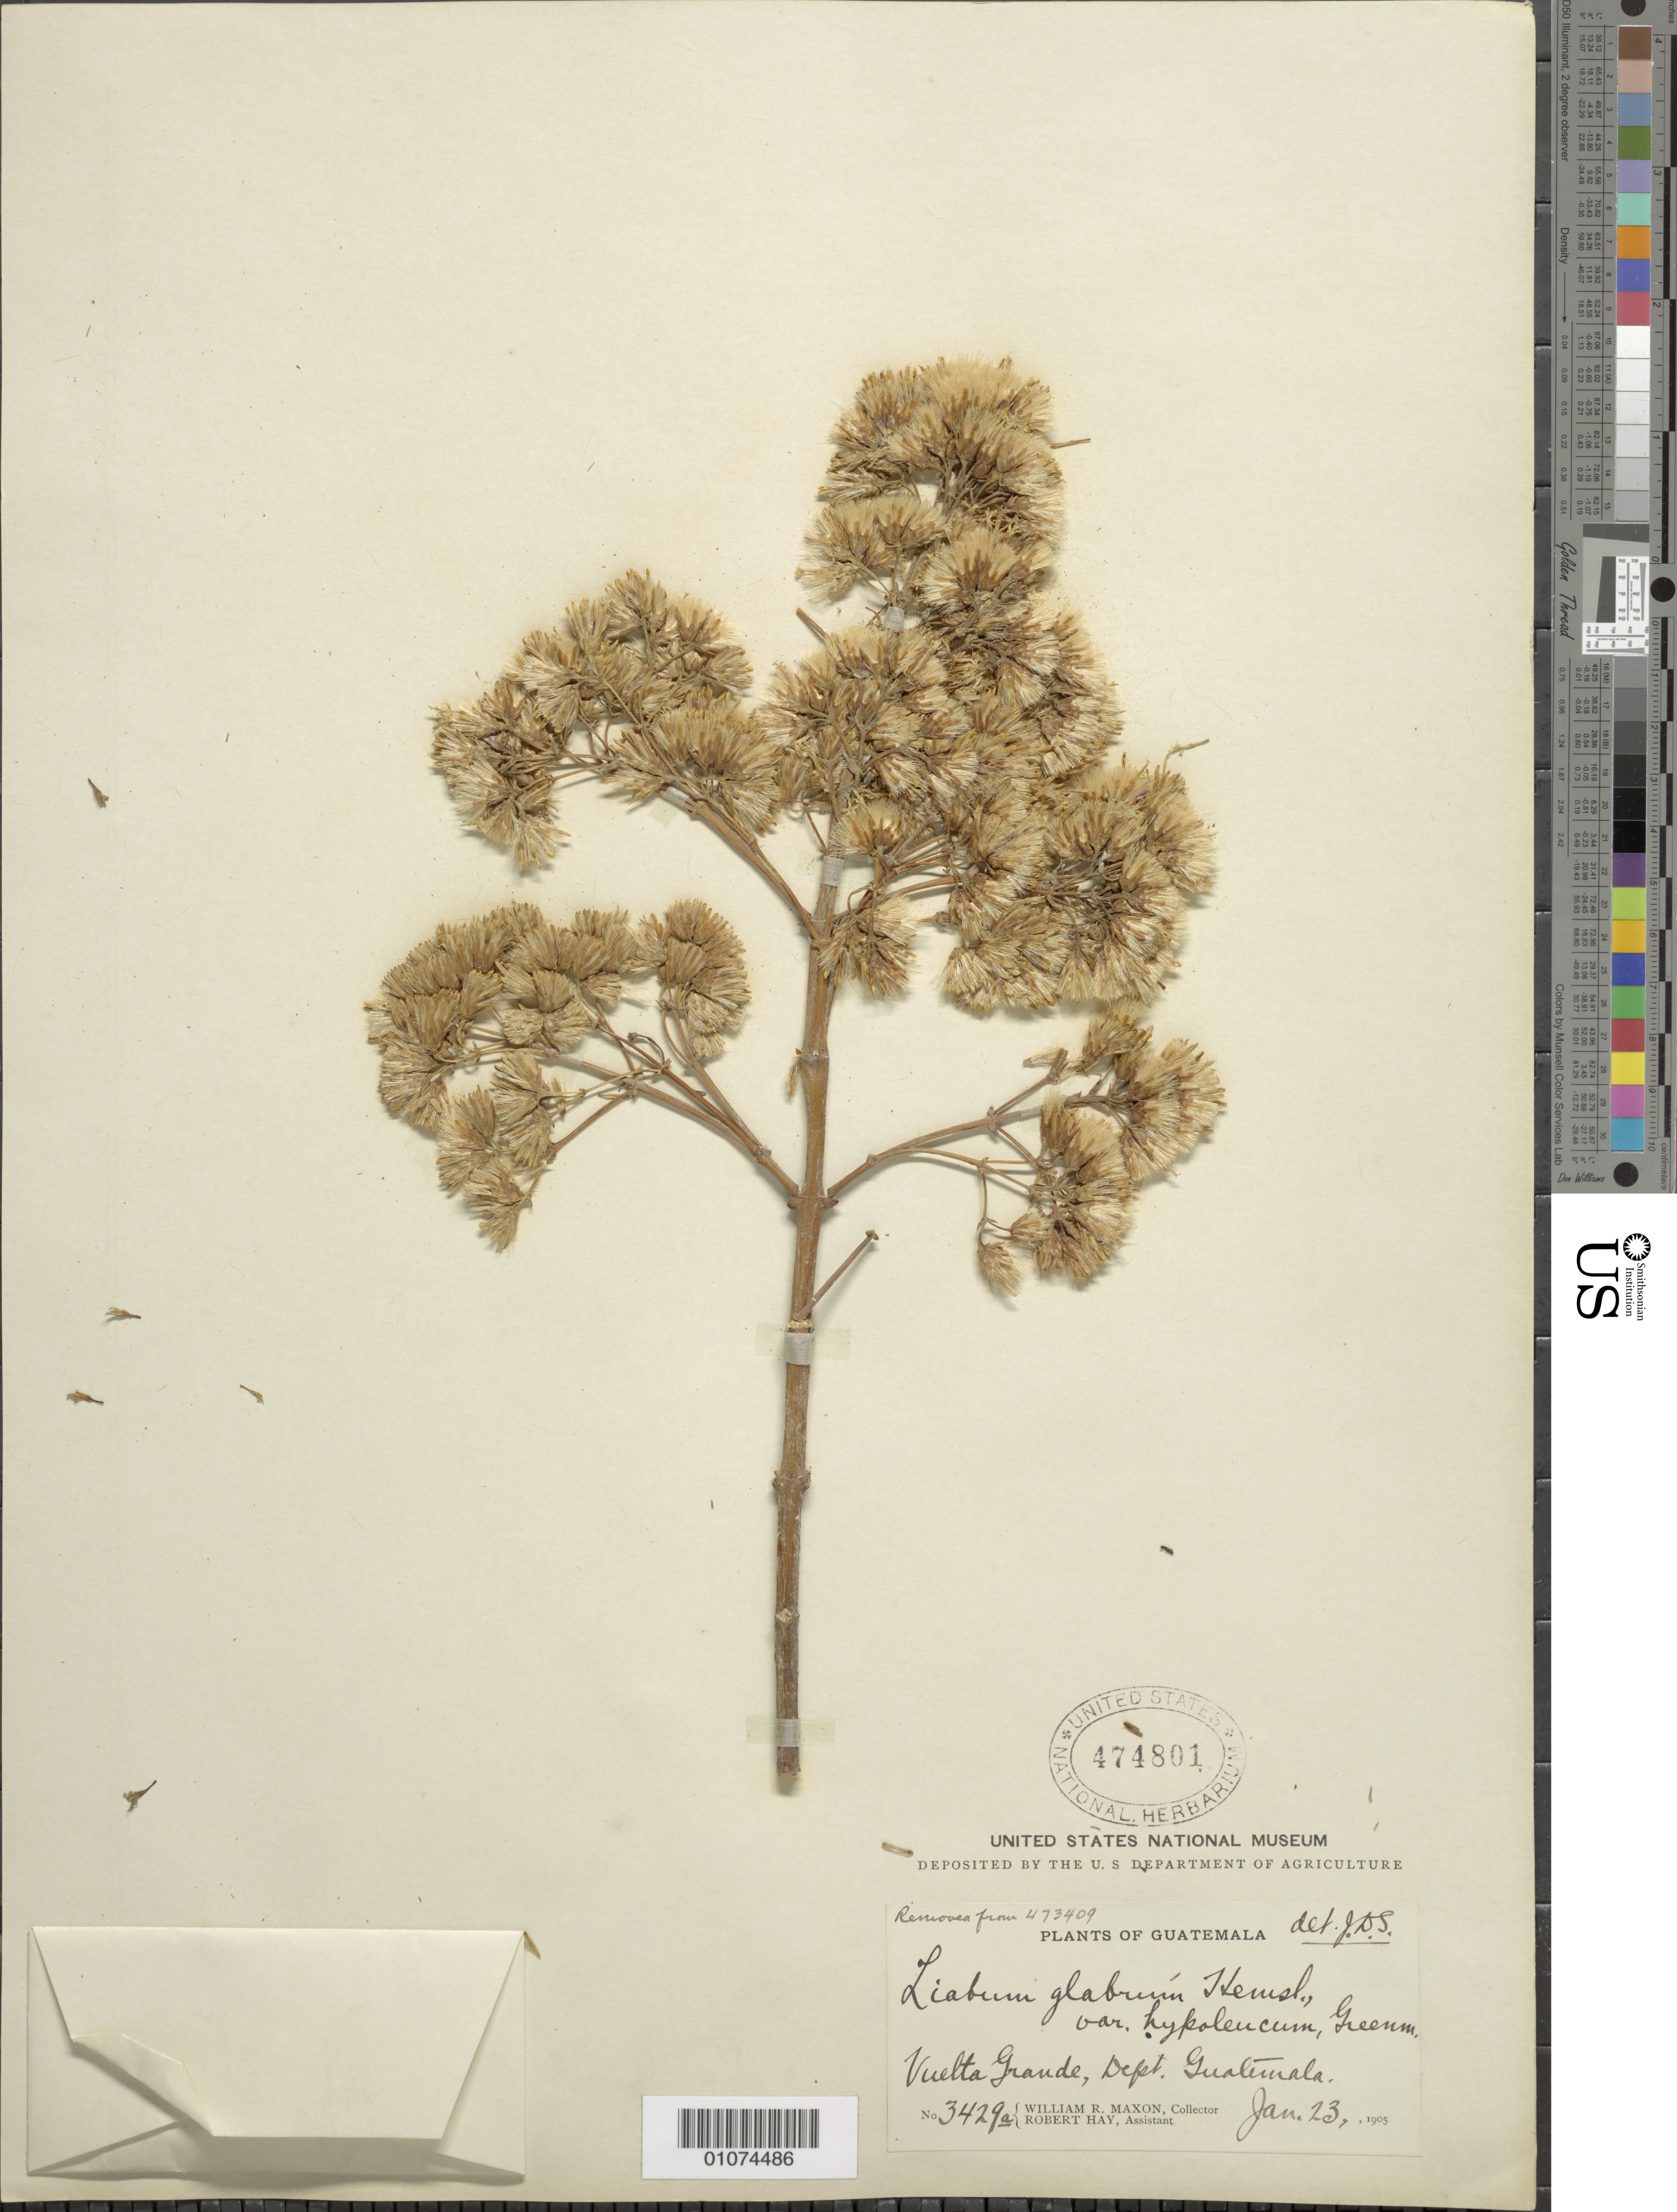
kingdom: Plantae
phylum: Tracheophyta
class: Magnoliopsida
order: Asterales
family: Asteraceae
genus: Sinclairia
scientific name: Sinclairia polyantha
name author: (Klatt) Rydb.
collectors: W. R. Maxon & R. Hay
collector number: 3429 a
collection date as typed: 23 January 1905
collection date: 1905-01-23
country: Guatemala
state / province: Guatemala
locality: Vuelta Grande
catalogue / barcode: US 474801